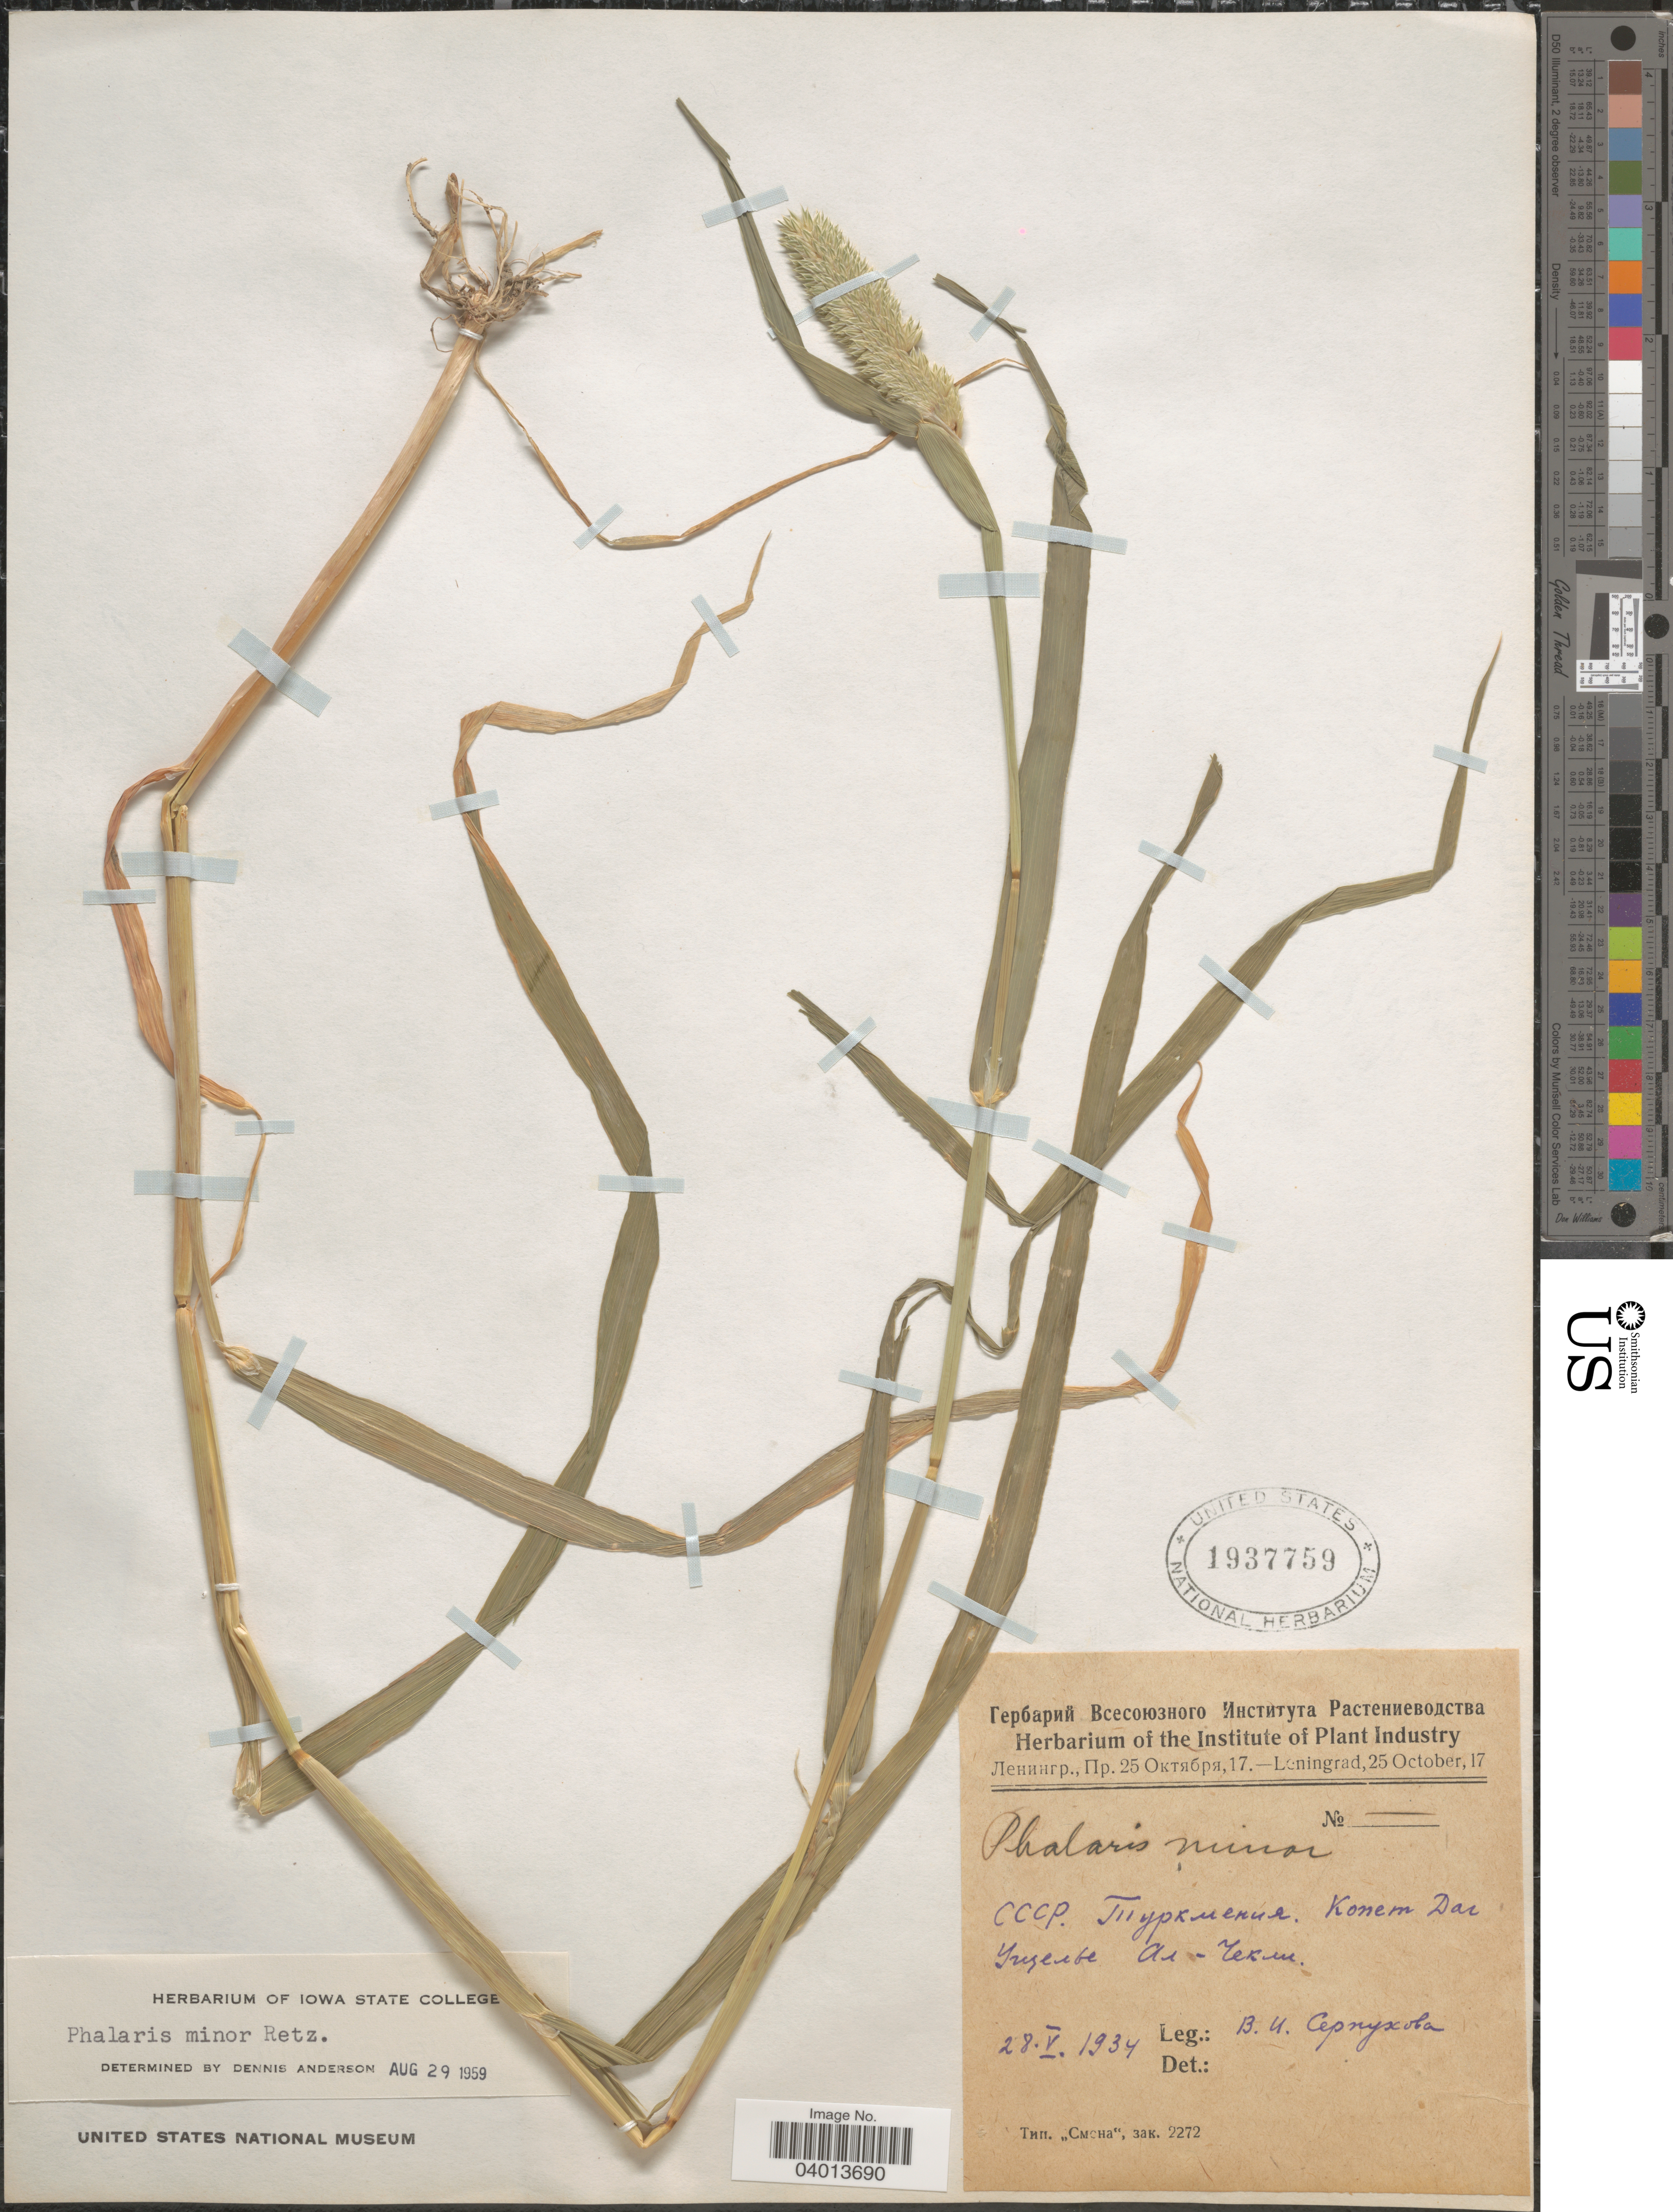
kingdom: Plantae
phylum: Tracheophyta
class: Liliopsida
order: Poales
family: Poaceae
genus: Phalaris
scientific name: Phalaris minor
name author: Retz.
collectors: V. Serpukhova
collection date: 1934-05-28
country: Turkmenistan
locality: Kopet-Dag Mts, Gorge Al-Chekly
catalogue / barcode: US 1937759